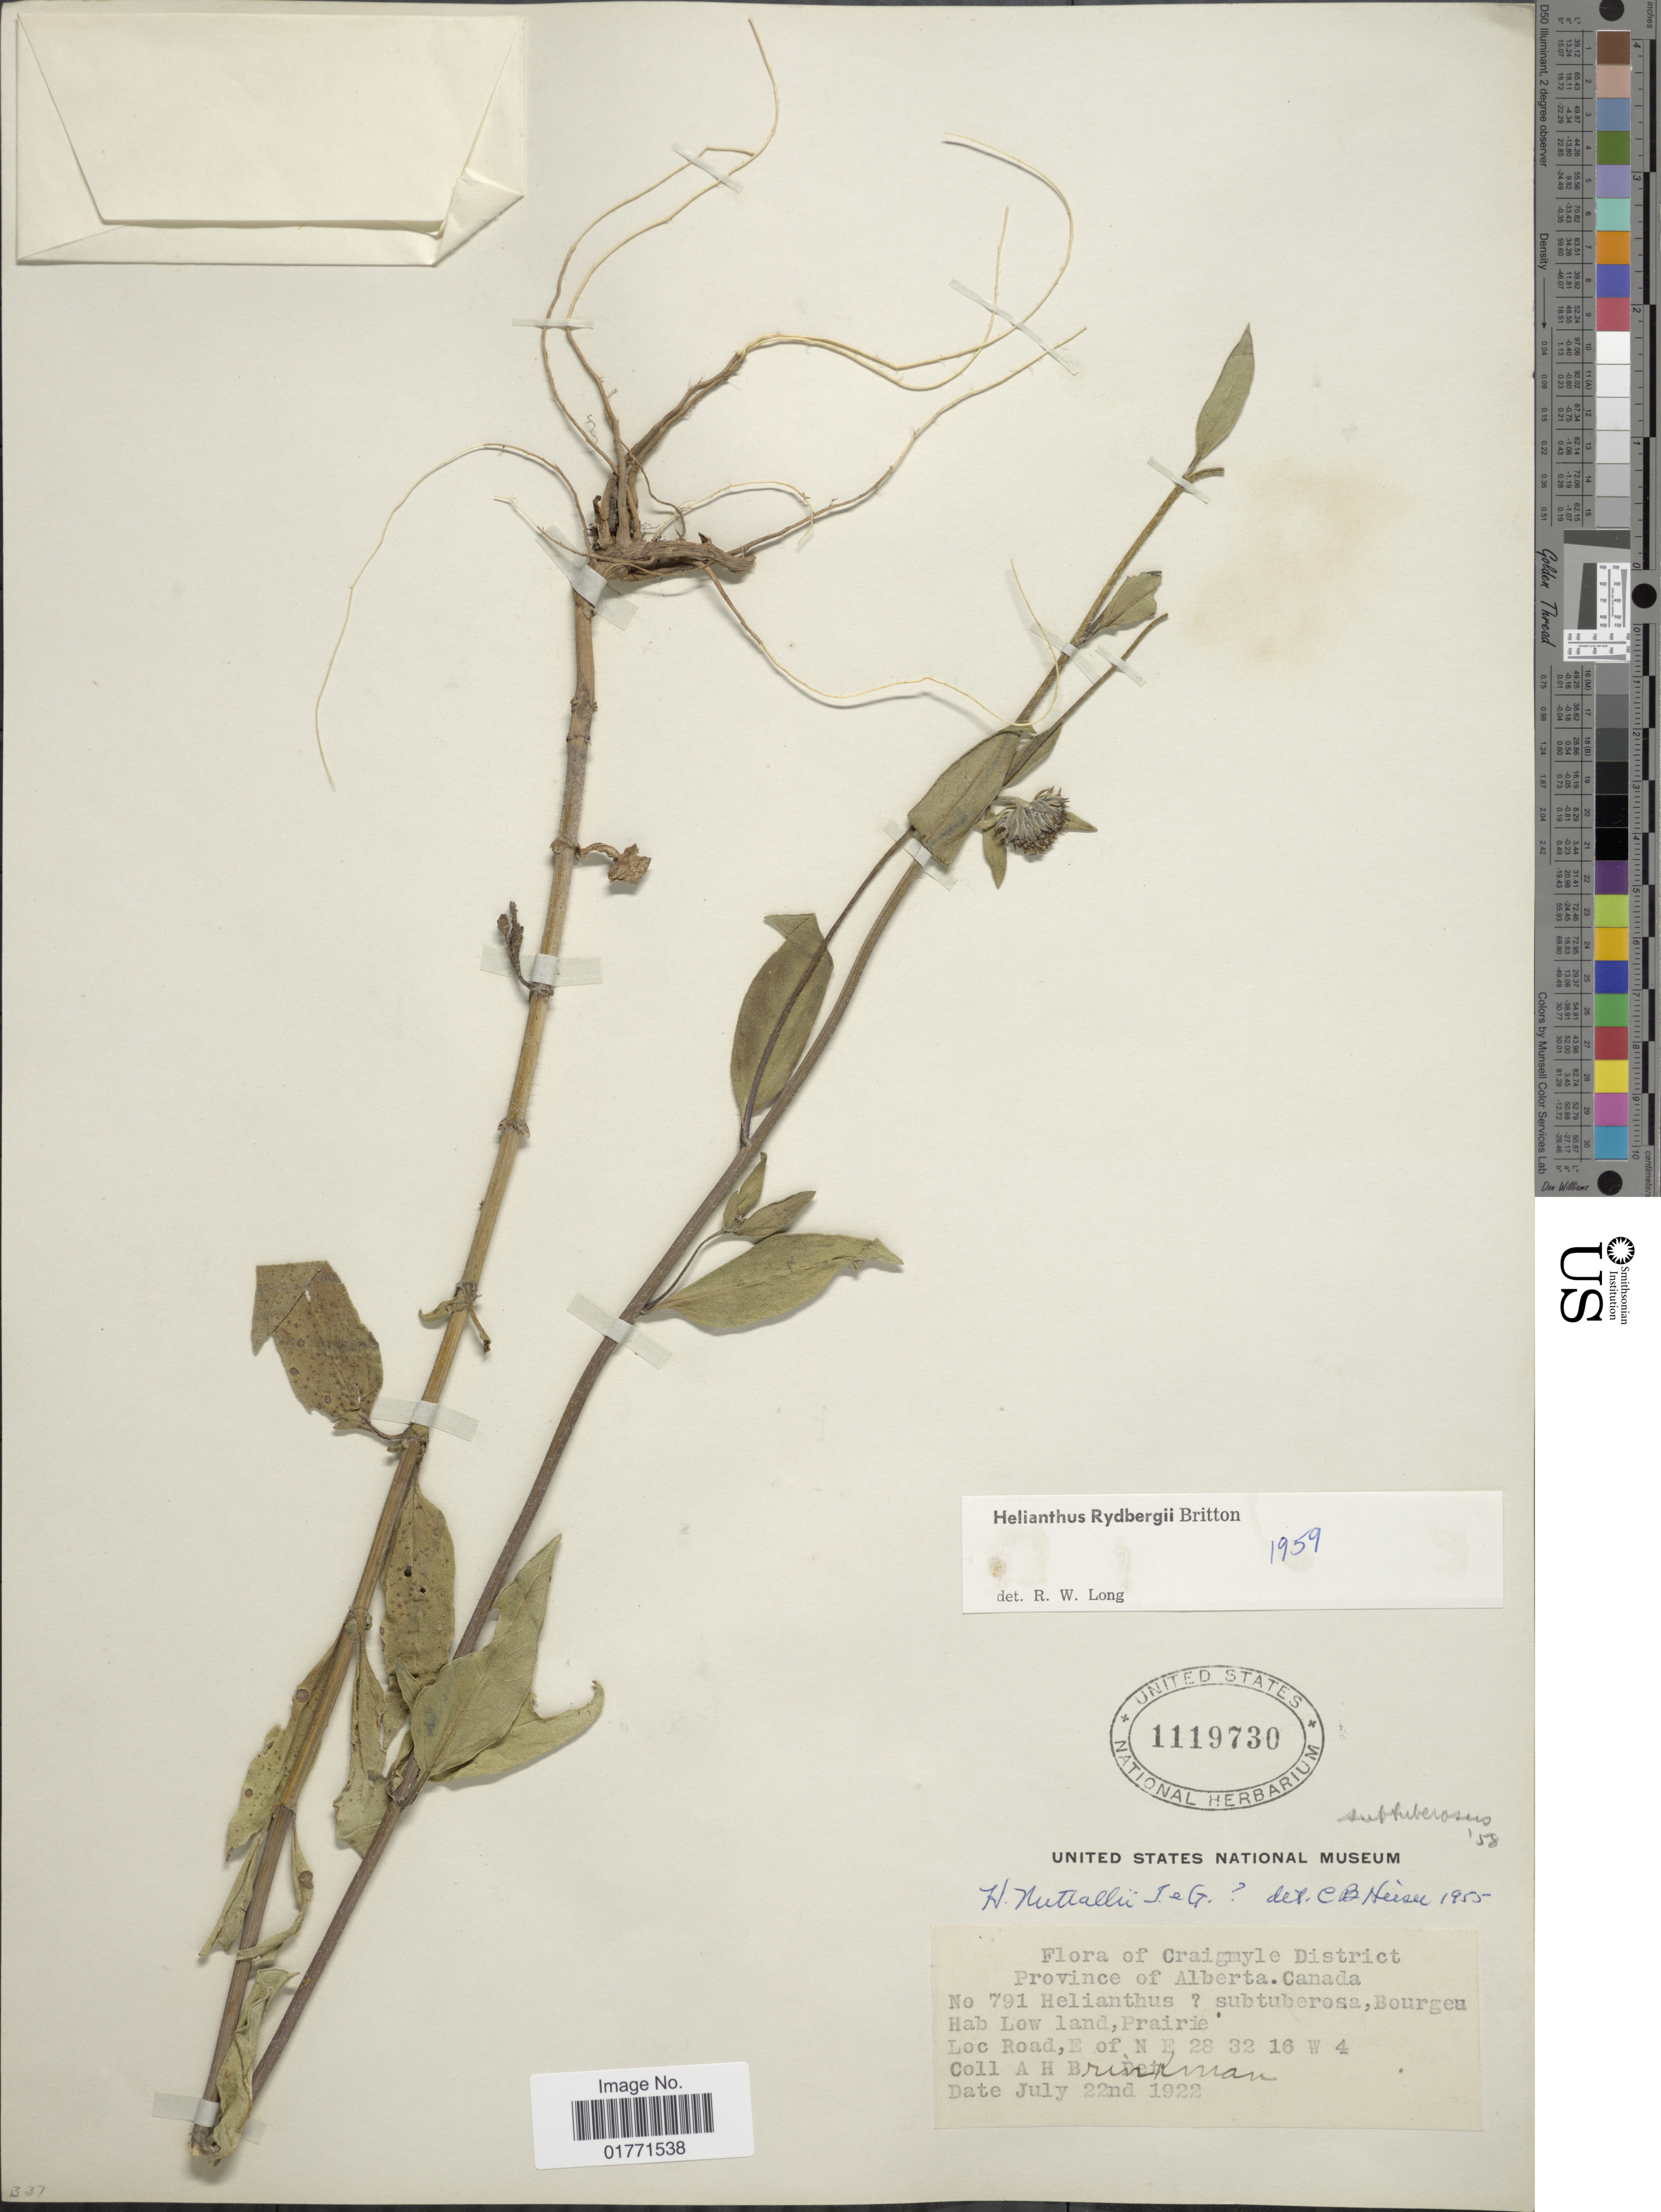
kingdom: Plantae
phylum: Tracheophyta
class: Magnoliopsida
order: Asterales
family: Asteraceae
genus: Helianthus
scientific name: Helianthus rydbergi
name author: Britton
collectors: A. Brinkman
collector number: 791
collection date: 1922-07-22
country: Canada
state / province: Alberta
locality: Craigmyle District, Province of Alberta, Canada. Low land, Prairie. NE 28 32 16 W 4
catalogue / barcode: US 1119730